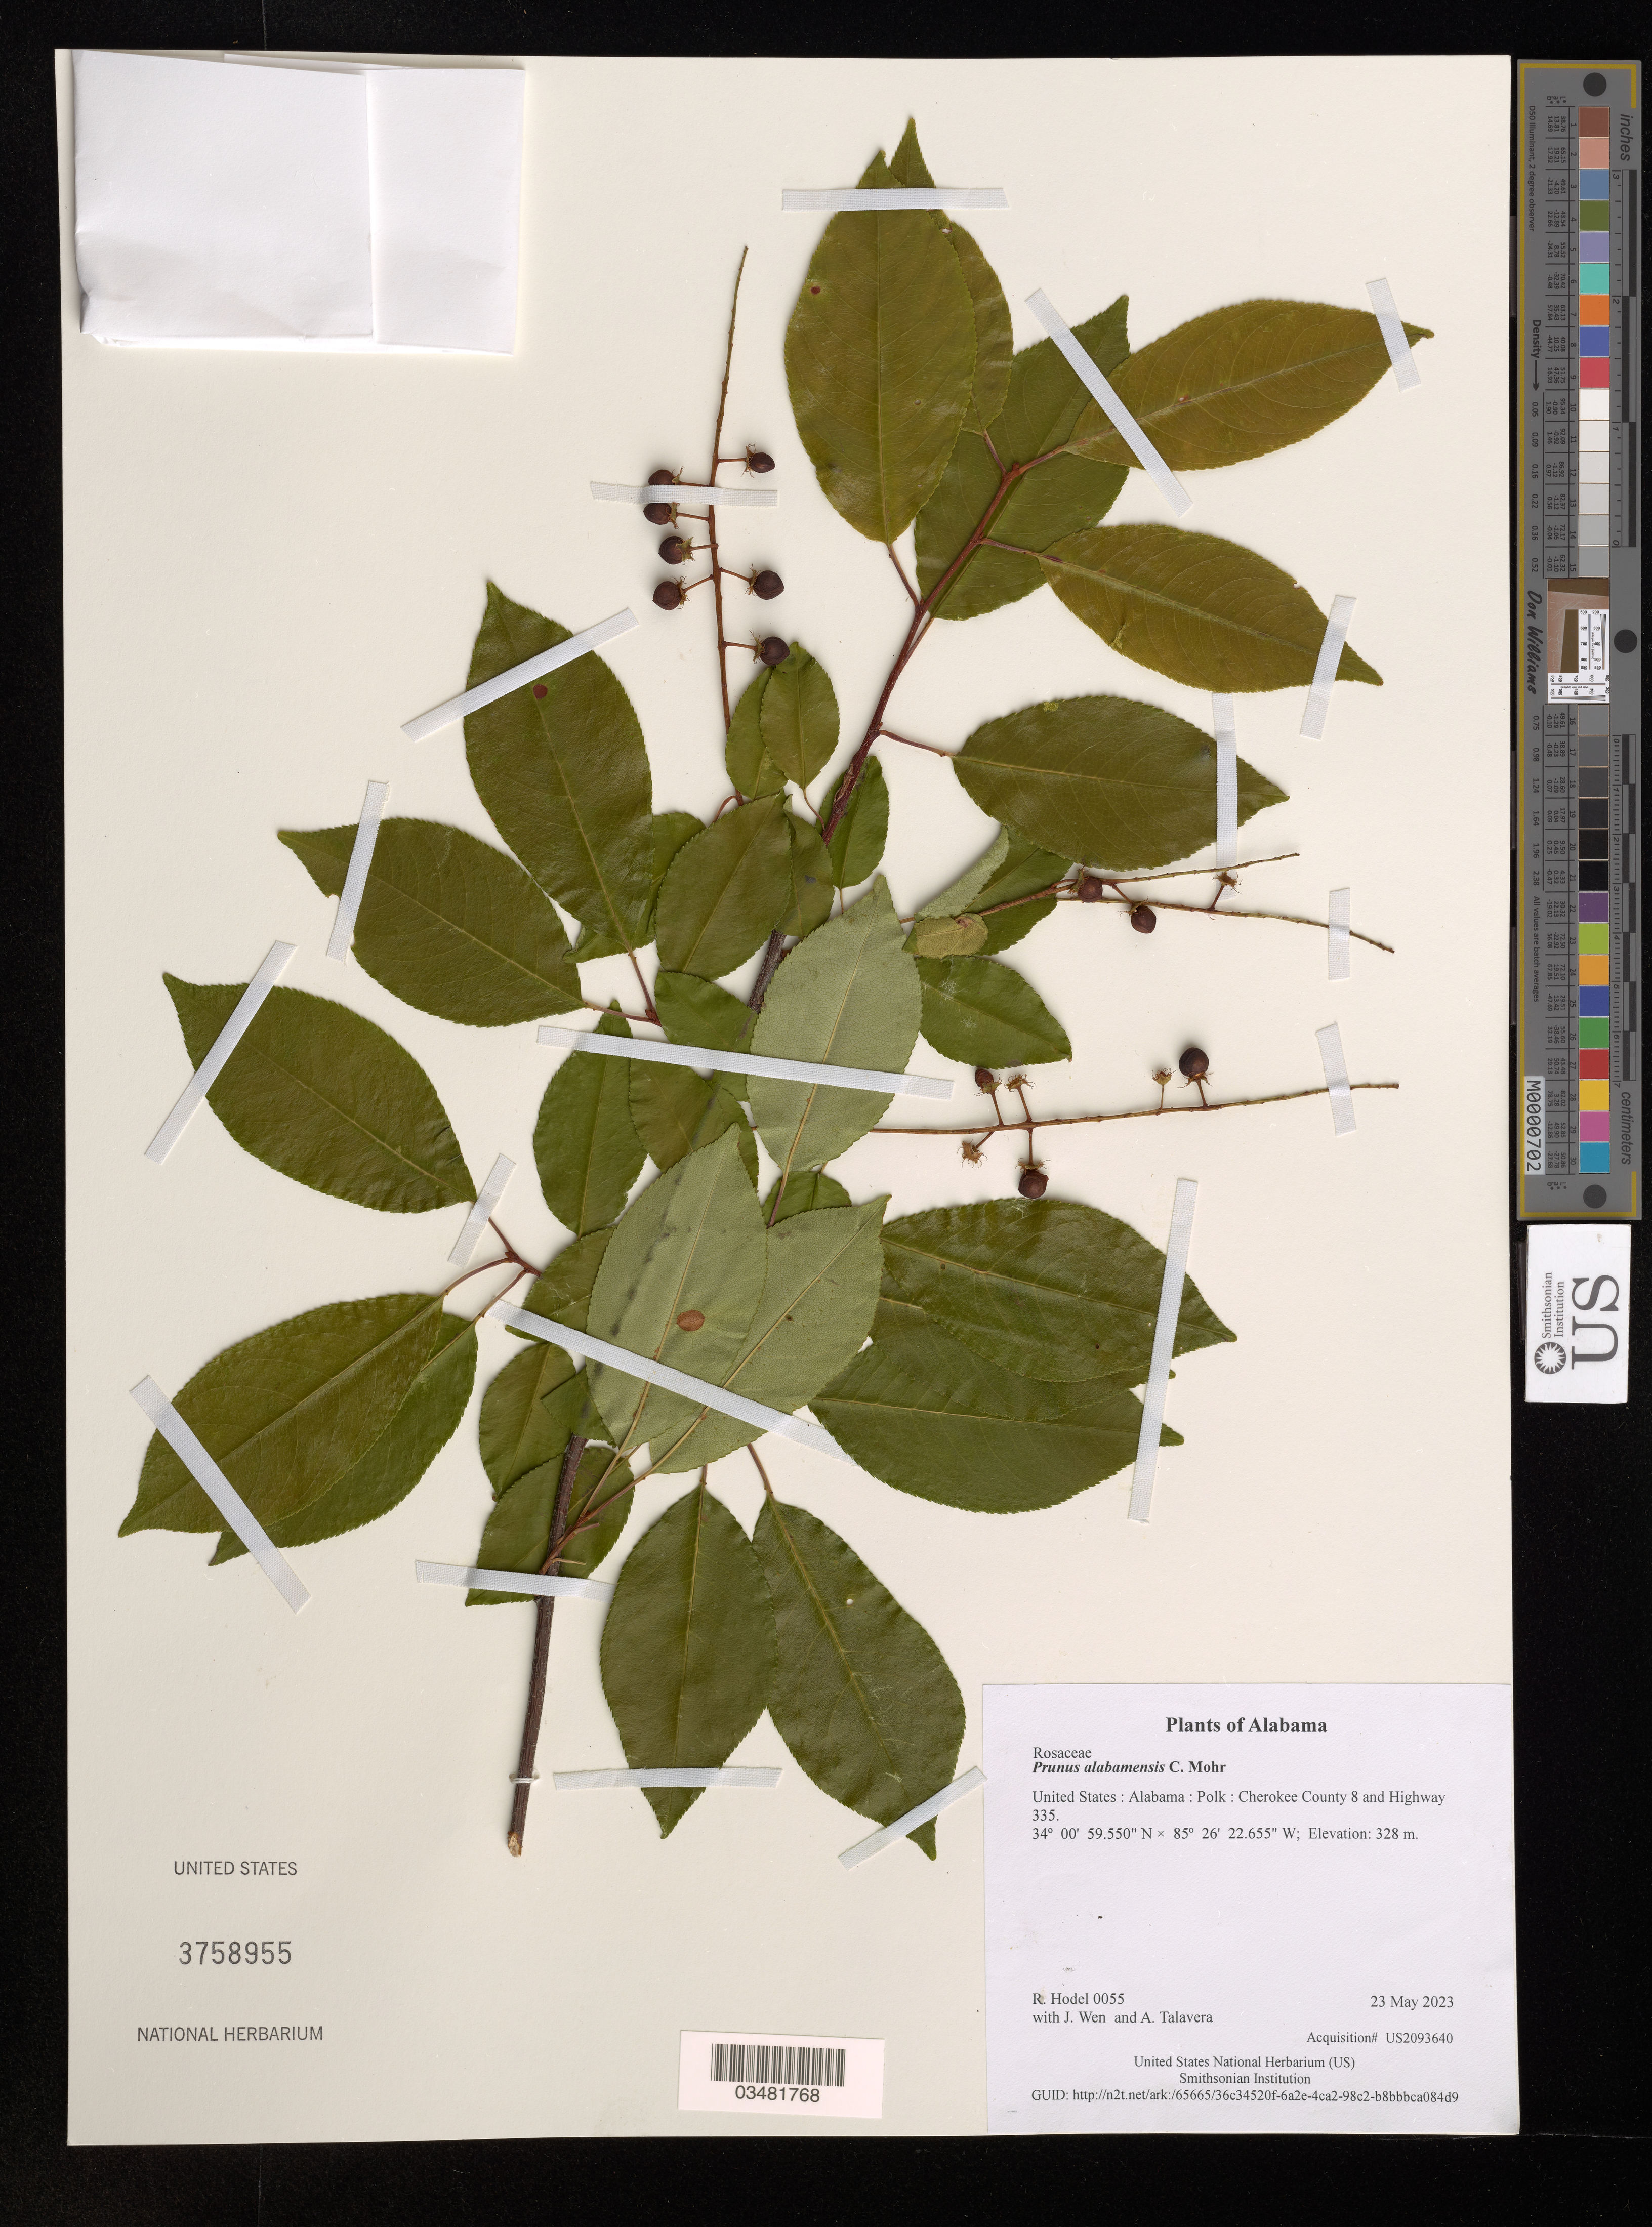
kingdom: Plantae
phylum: Tracheophyta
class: Magnoliopsida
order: Rosales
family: Rosaceae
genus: Prunus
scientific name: Prunus alabamensis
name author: C. Mohr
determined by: Hodel, Richard G. J.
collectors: R. Hodel, J. Wen & A. Talavera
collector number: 0055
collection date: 2023-05-23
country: United States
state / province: Alabama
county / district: Polk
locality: Cherokee County 8 and Highway 335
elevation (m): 328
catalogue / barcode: US 3758955